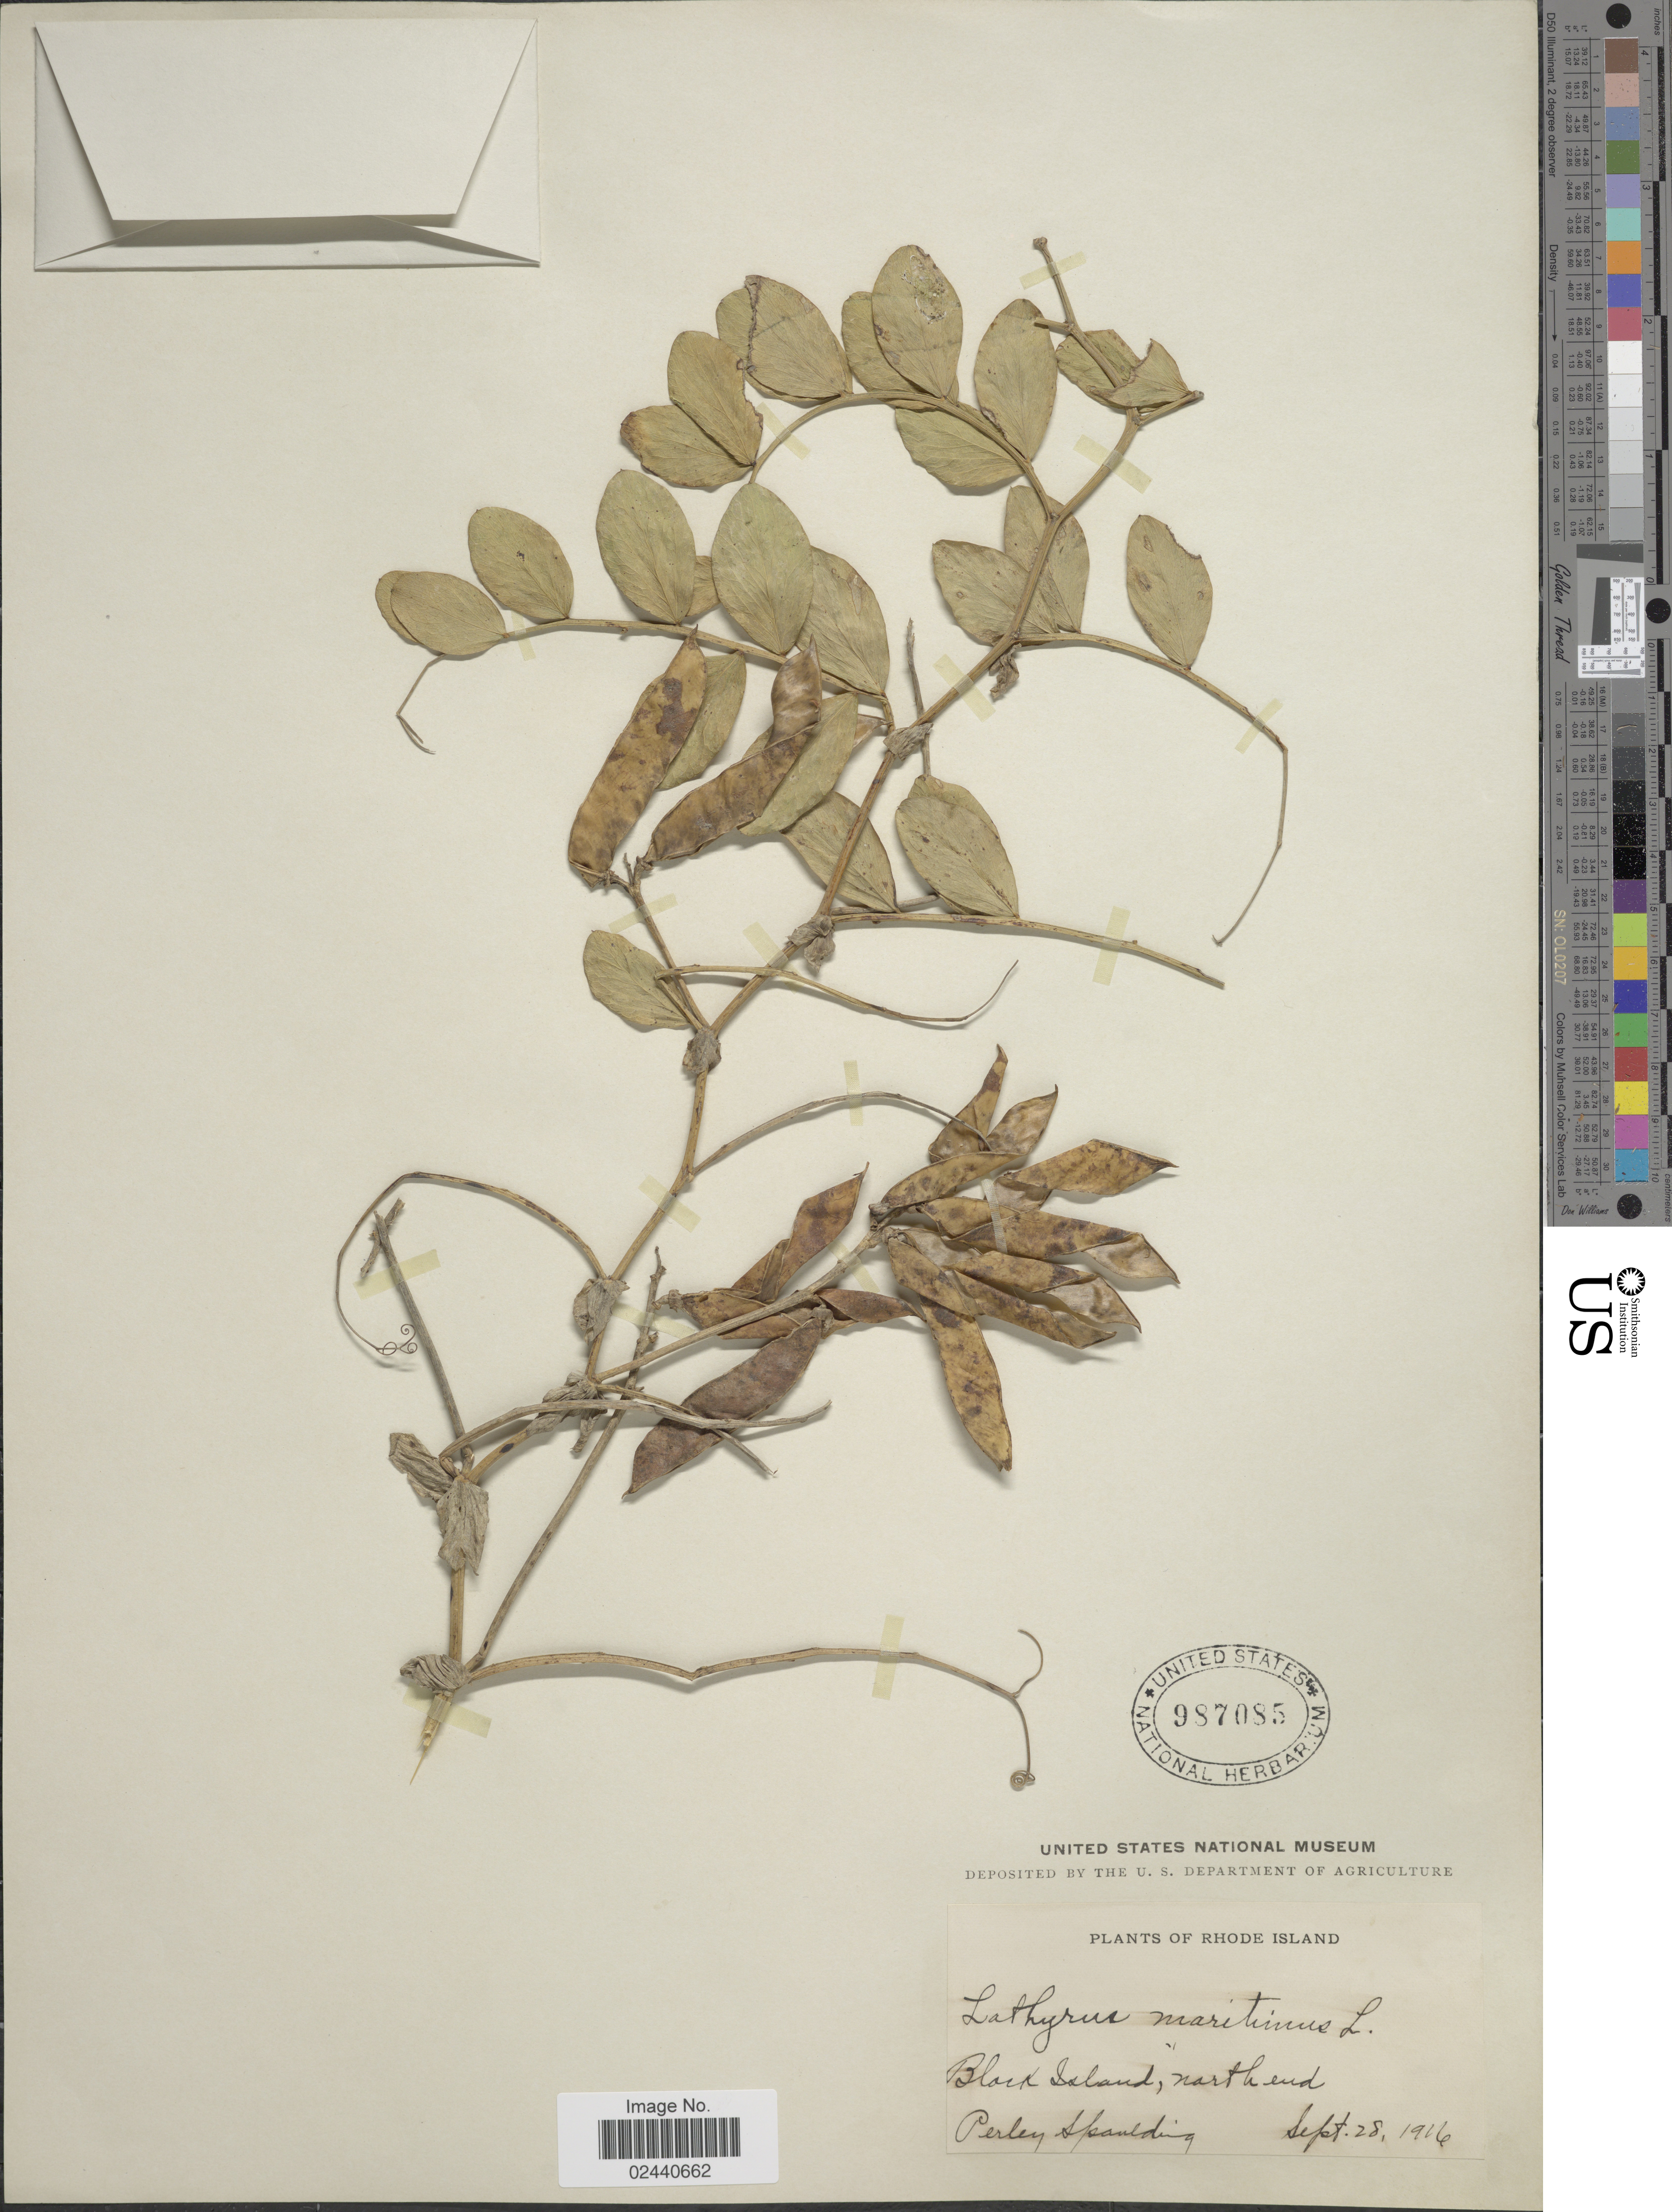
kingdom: Plantae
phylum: Tracheophyta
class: Magnoliopsida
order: Fabales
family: Fabaceae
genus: Lathyrus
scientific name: Lathyrus japonicus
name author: Willd.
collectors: P. Spaulding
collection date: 1916-09-28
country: United States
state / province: Rhode Island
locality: Block Island, north end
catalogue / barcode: US 987085